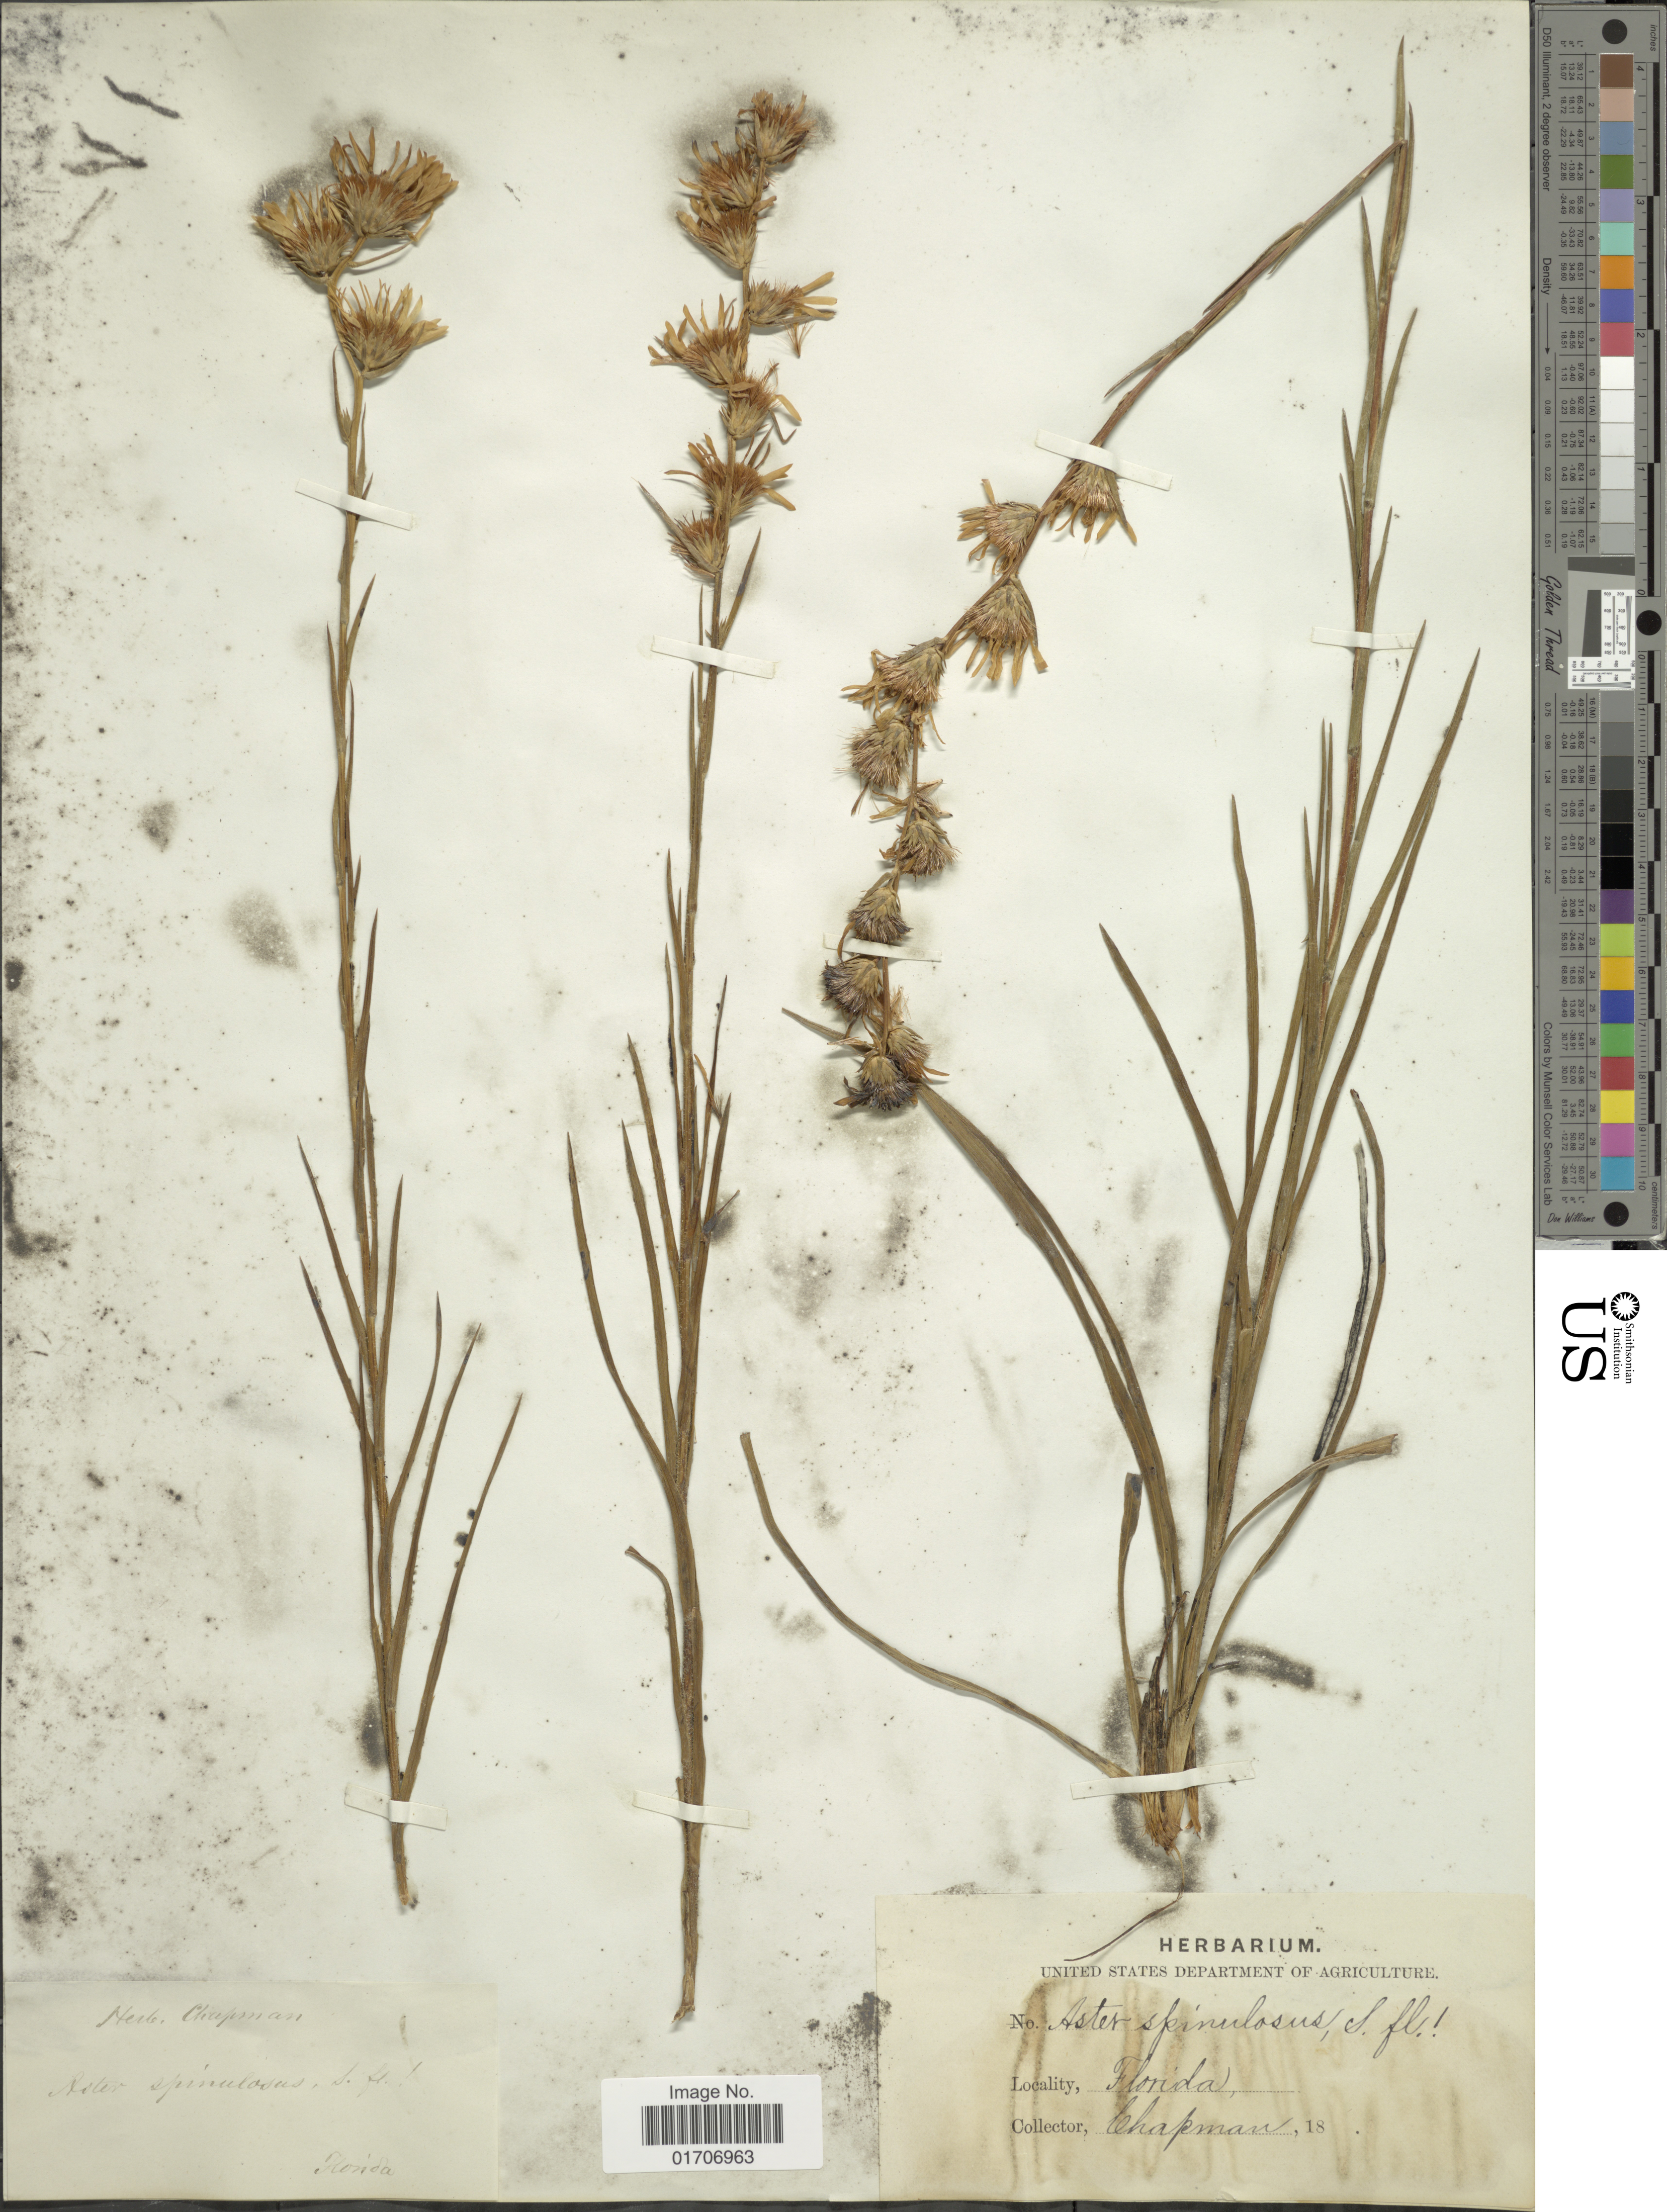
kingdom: Plantae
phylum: Tracheophyta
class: Magnoliopsida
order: Asterales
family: Asteraceae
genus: Eurybia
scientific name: Eurybia spinulosa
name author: (Chapm.) G.L. Nesom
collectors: A. Chapman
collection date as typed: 18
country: United States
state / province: Florida